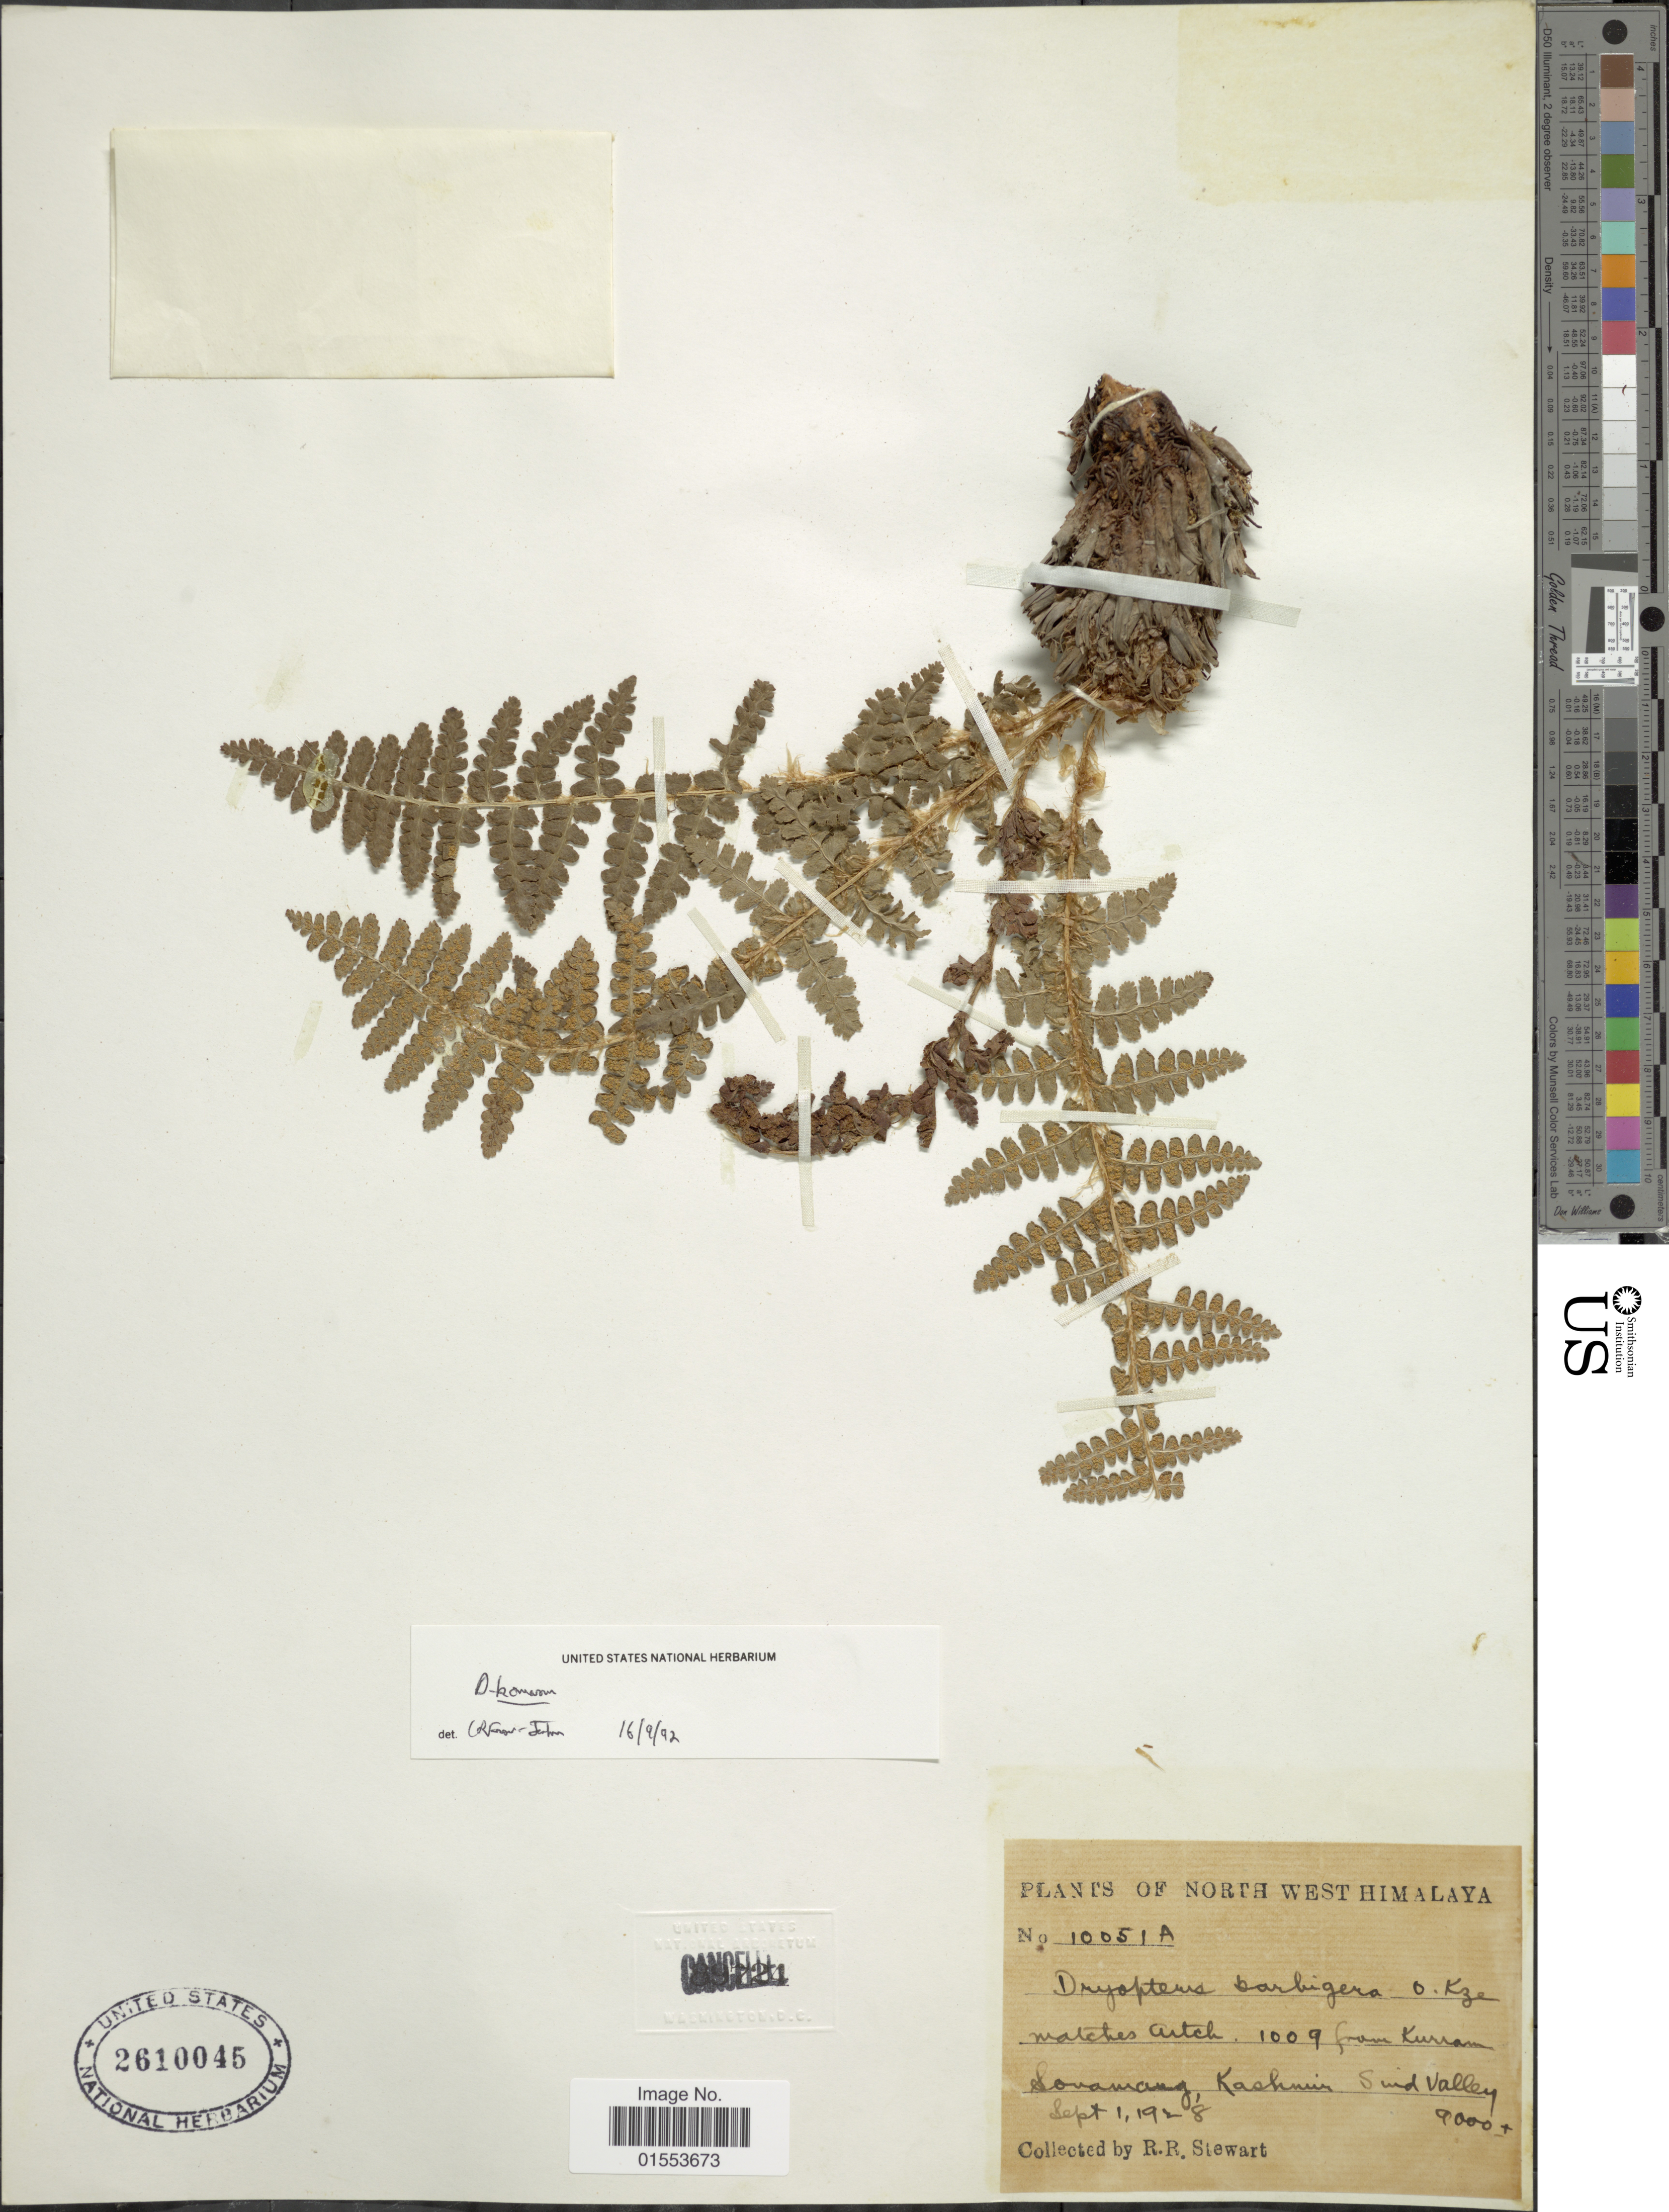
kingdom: Plantae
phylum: Tracheophyta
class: Polypodiopsida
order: Polypodiales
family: Dryopteridaceae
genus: Dryopteris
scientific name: Dryopteris barbigera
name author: (Hook.) Kuntze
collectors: R. R. Stewart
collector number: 10051A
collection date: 1928-09-01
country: India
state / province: Jammu and Kashmir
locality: North West Himalaya. Kurram. Sonamarg, Kashmir, Sind Valley.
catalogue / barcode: US 2610045